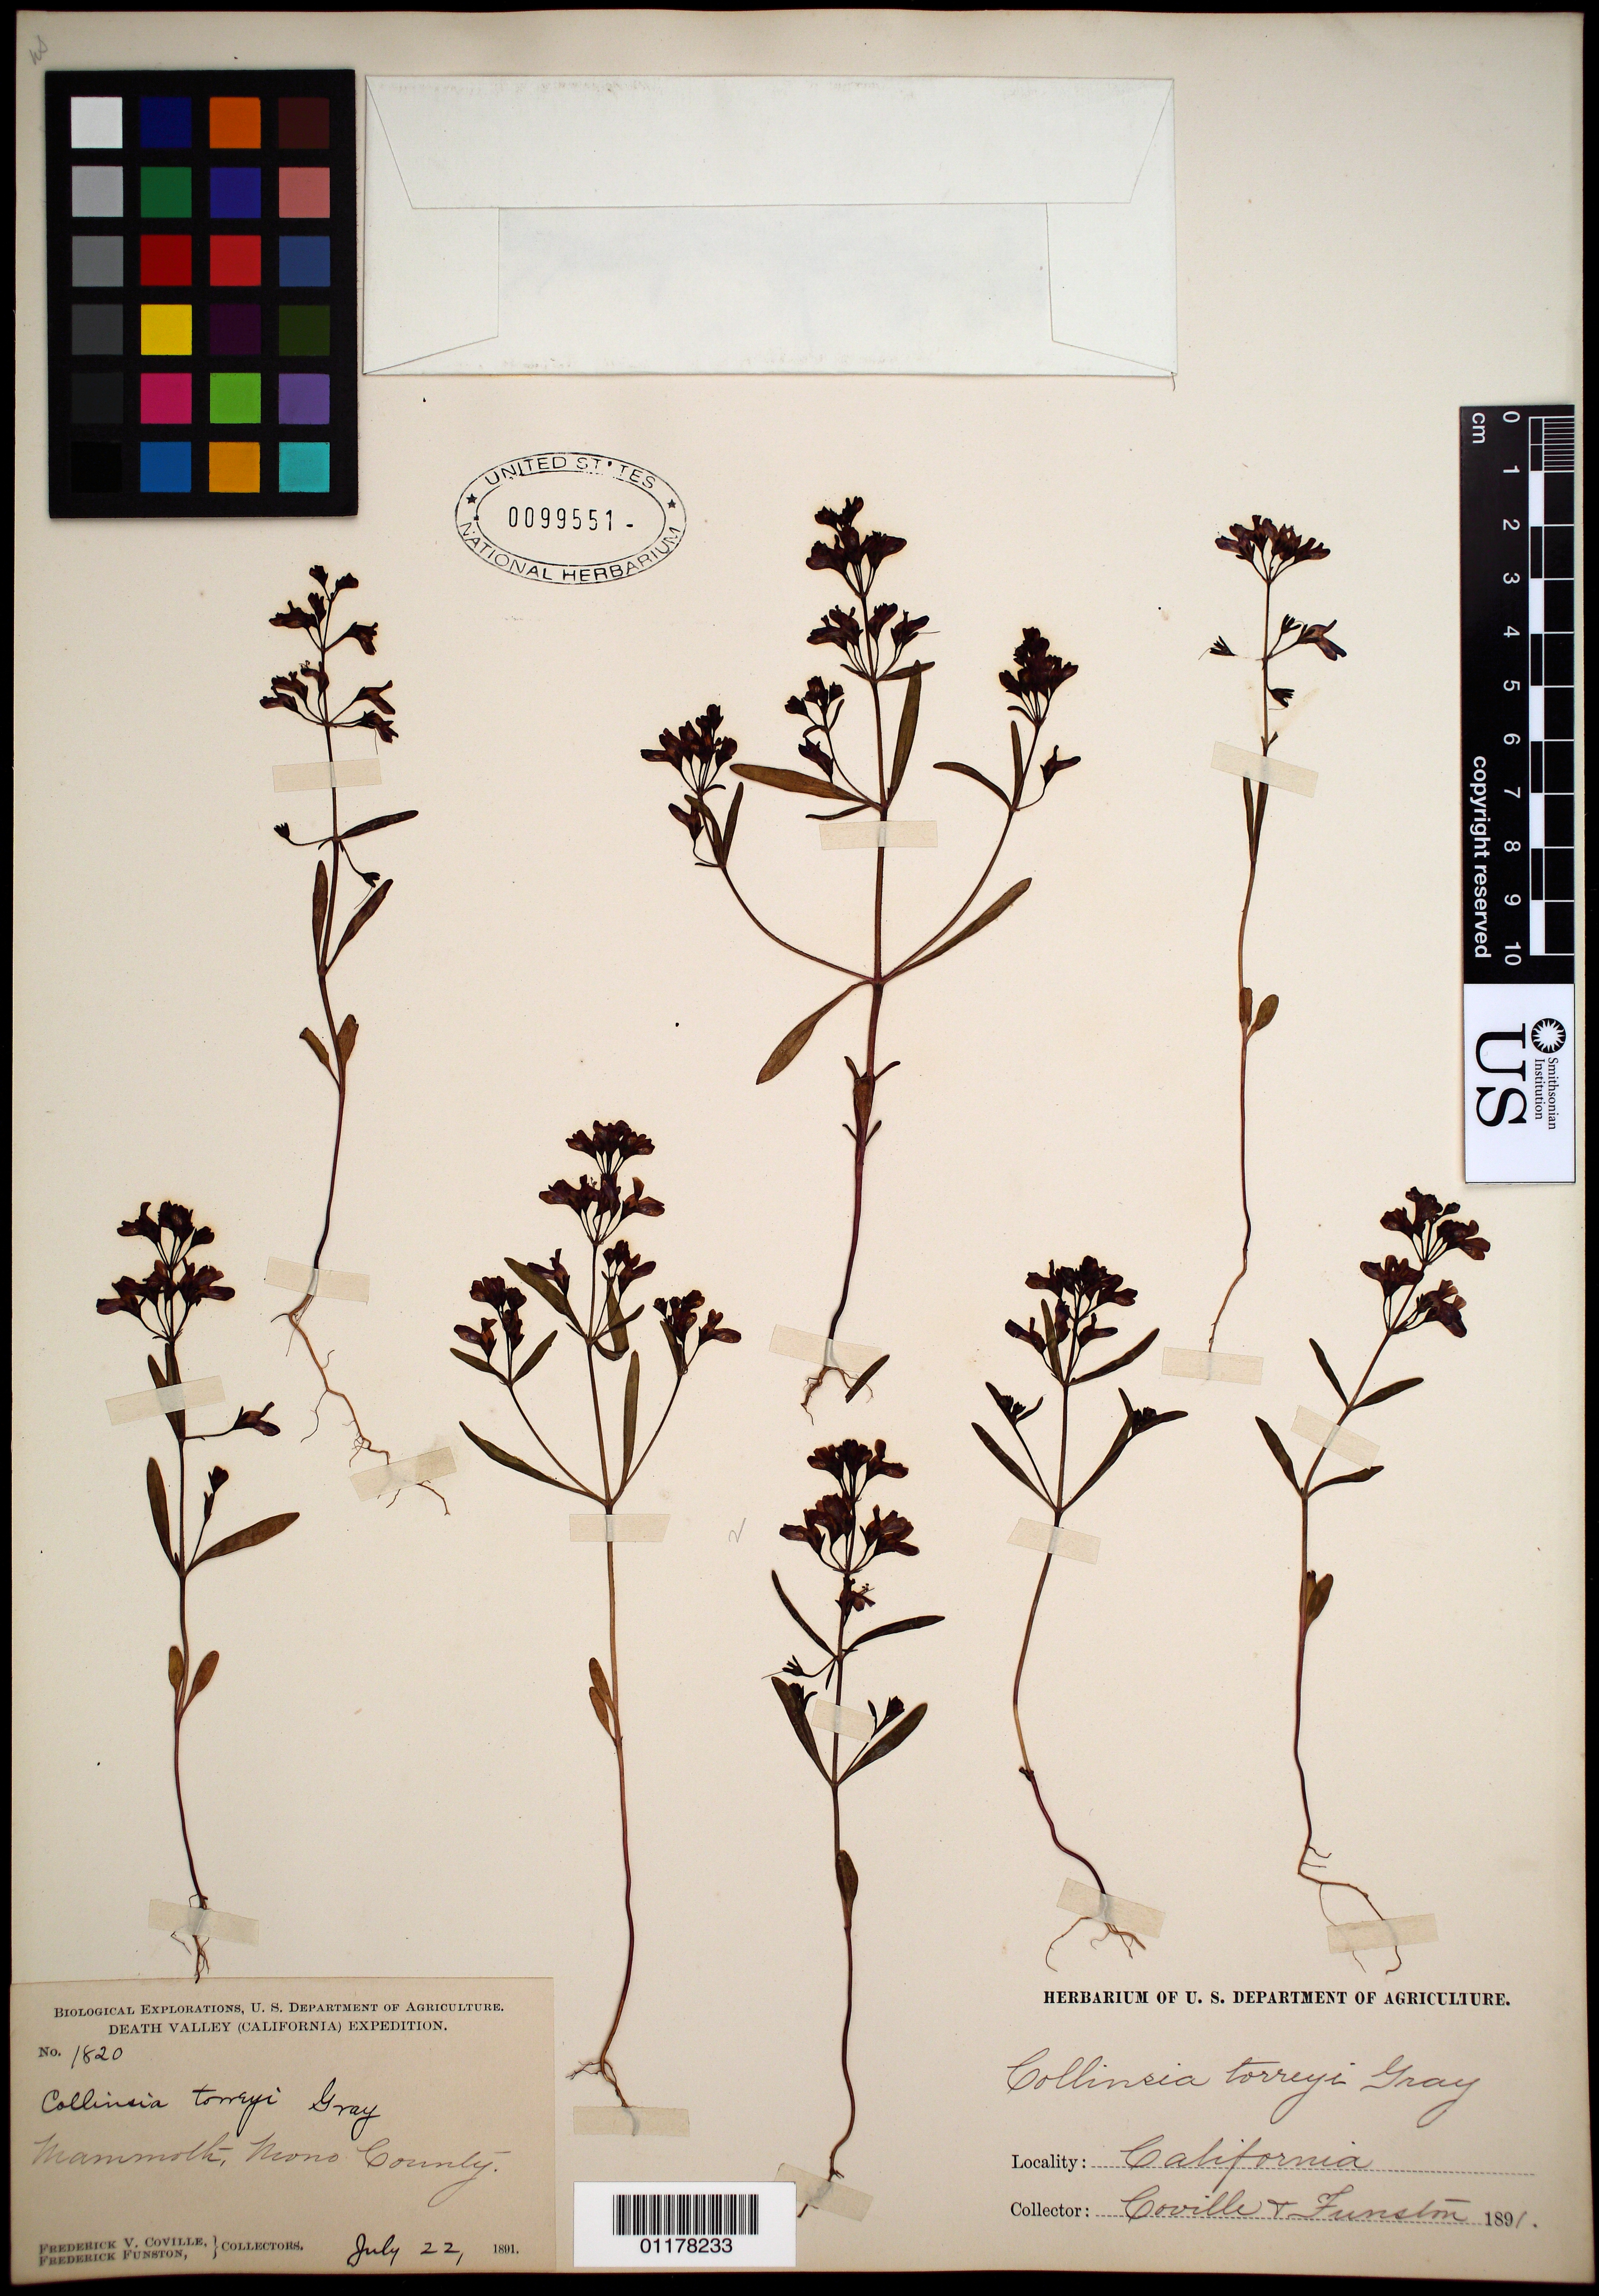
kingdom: Plantae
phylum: Tracheophyta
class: Magnoliopsida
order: Lamiales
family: Plantaginaceae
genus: Collinsia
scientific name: Collinsia torreyi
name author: A. Gray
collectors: F. V. Coville & F. Funston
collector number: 1820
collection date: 1891-07-22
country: United States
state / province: California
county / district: Mono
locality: Mammoth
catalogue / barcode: US 99551